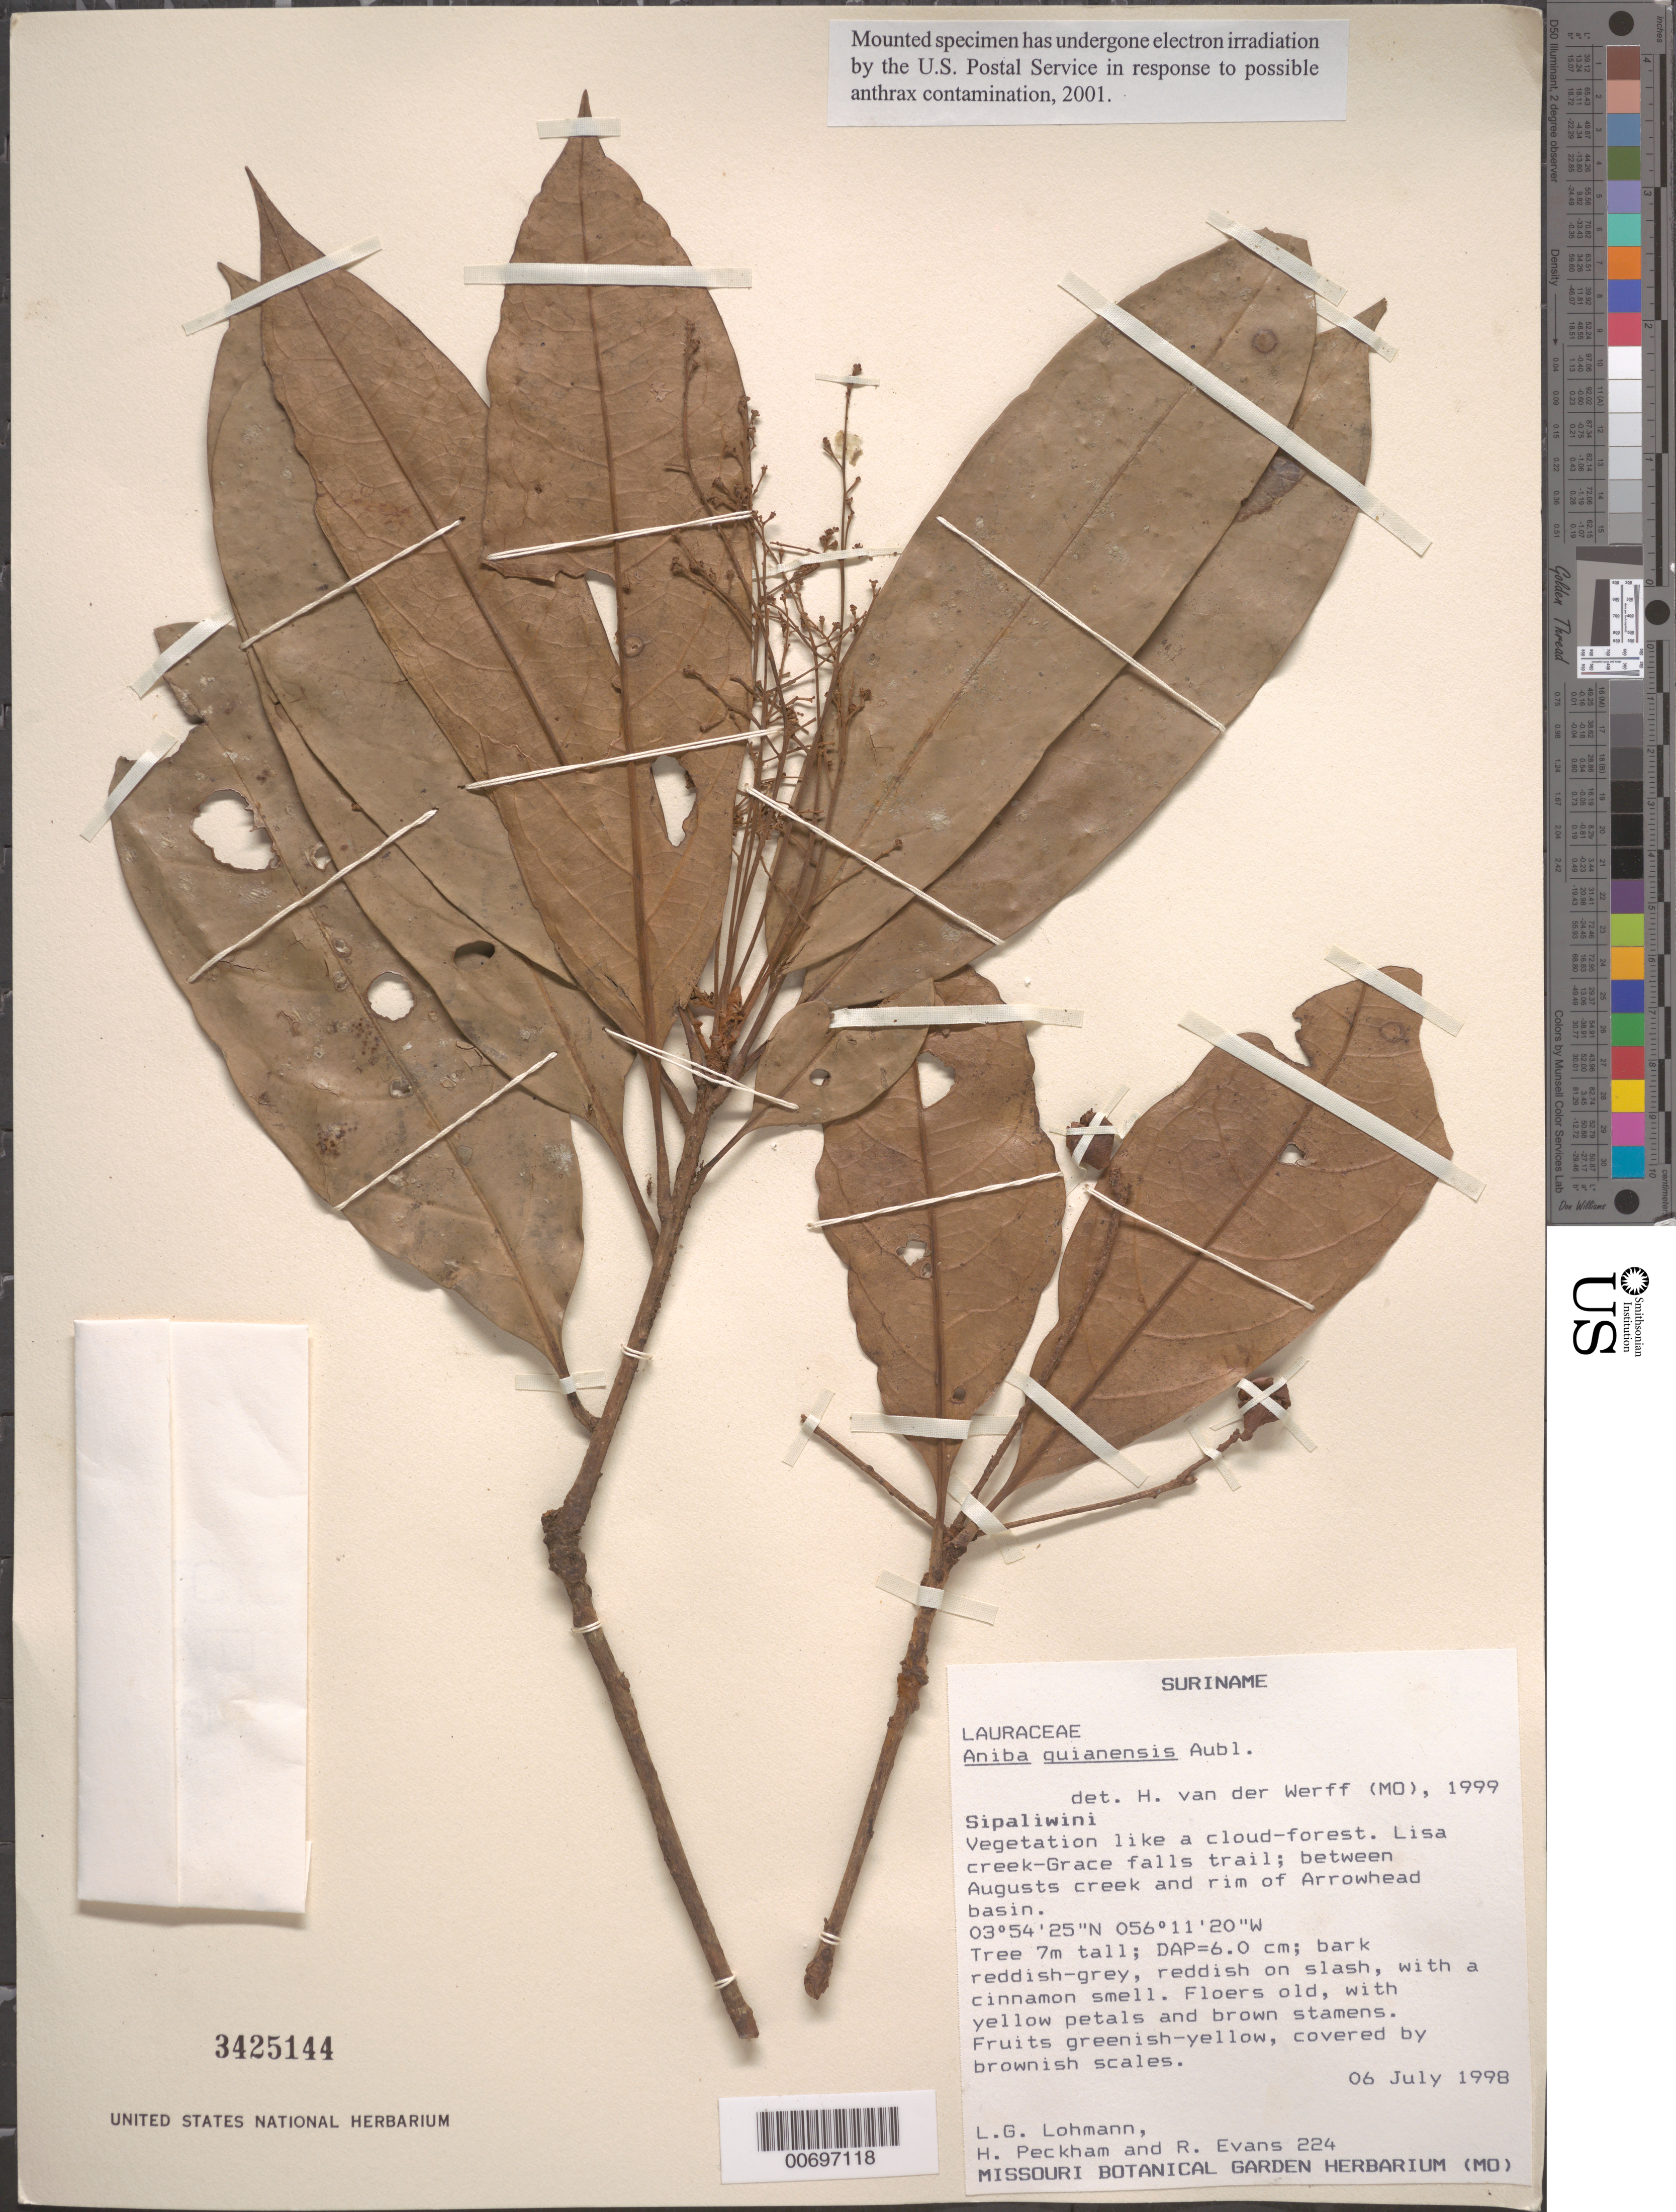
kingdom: Plantae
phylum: Tracheophyta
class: Magnoliopsida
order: Laurales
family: Lauraceae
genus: Aniba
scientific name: Aniba guianensis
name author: Aubl.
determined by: van der Werff, H., (MO), Missouri Botanical Garden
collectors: L. G. Lohmann, H. Peckham & R. Evans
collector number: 224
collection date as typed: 6-Jul-98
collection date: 1998-07-06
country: Suriname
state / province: Sipaliwini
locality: Lisa Creek-Grace Falls trail; between Augustus creek and rim of Arrowhead basin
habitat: Vegetation like a cloud-forest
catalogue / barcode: US 3425144